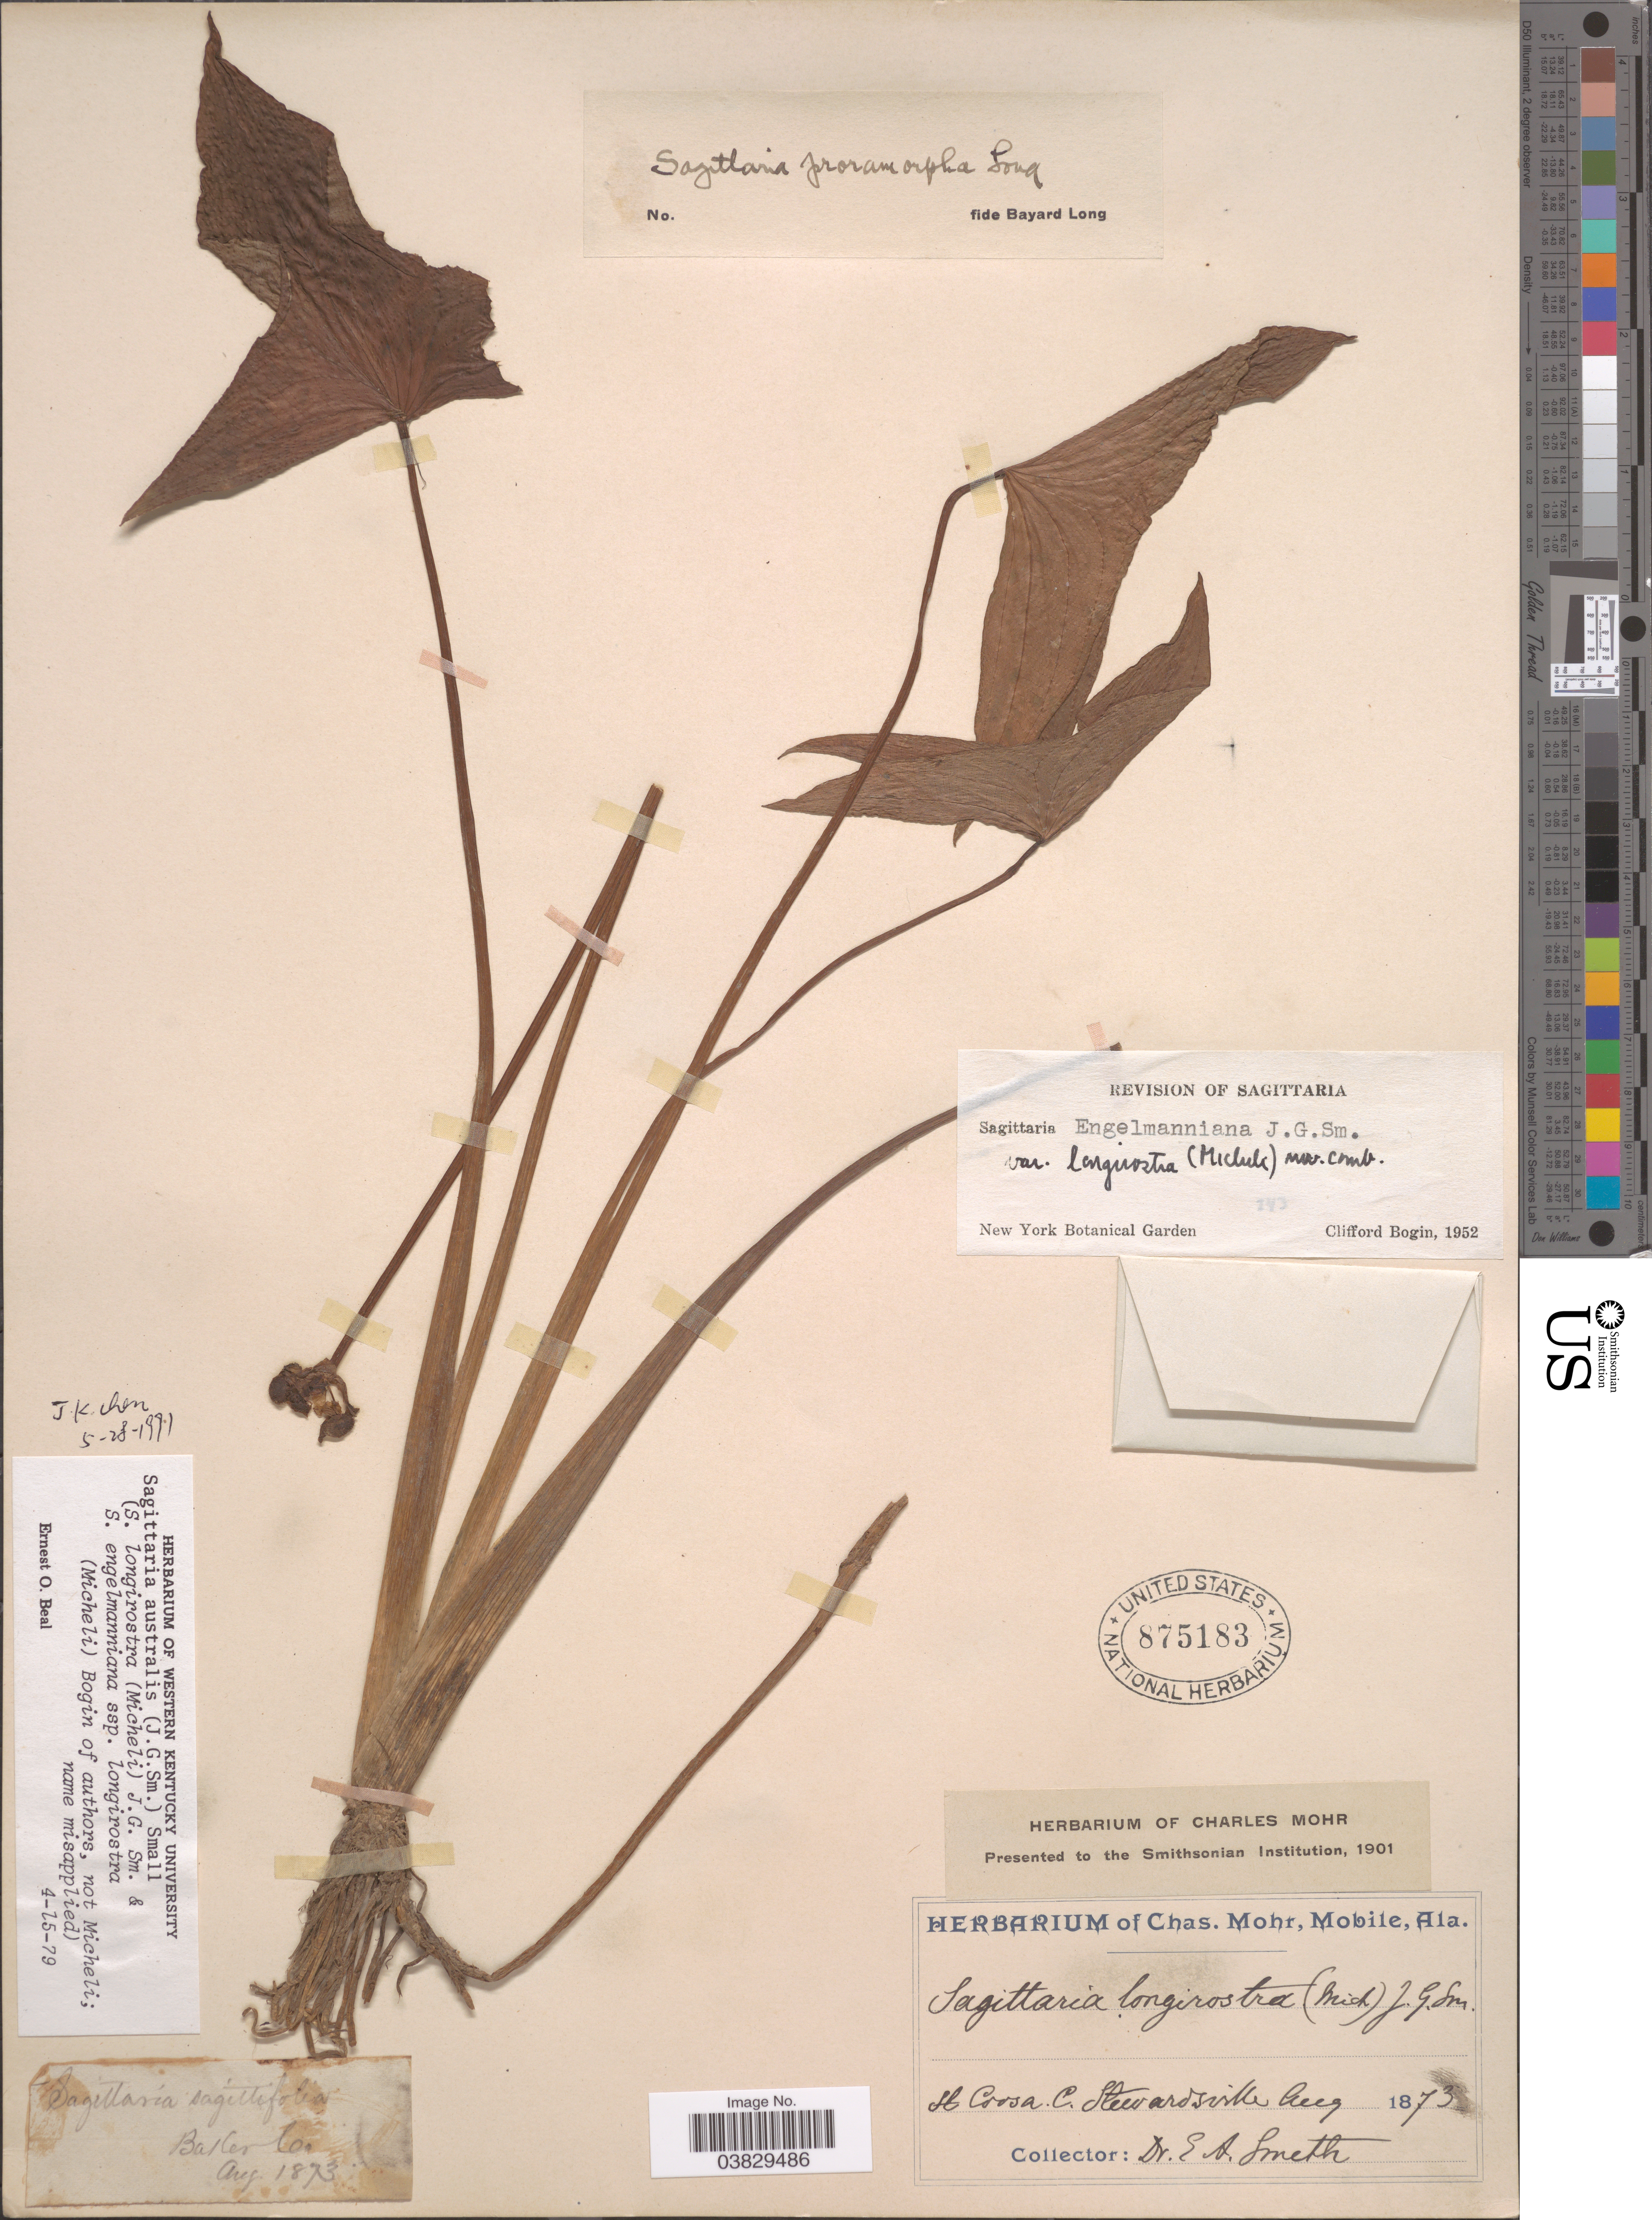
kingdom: Plantae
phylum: Tracheophyta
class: Liliopsida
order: Alismatales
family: Alismataceae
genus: Sagittaria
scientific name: Sagittaria australis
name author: (J.G. Sm. ex C. Mohr) Small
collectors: E. A. Smith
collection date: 1873-08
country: United States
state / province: Alabama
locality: St Coosa. C. Stewardsville, Baker Co.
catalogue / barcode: US 875183